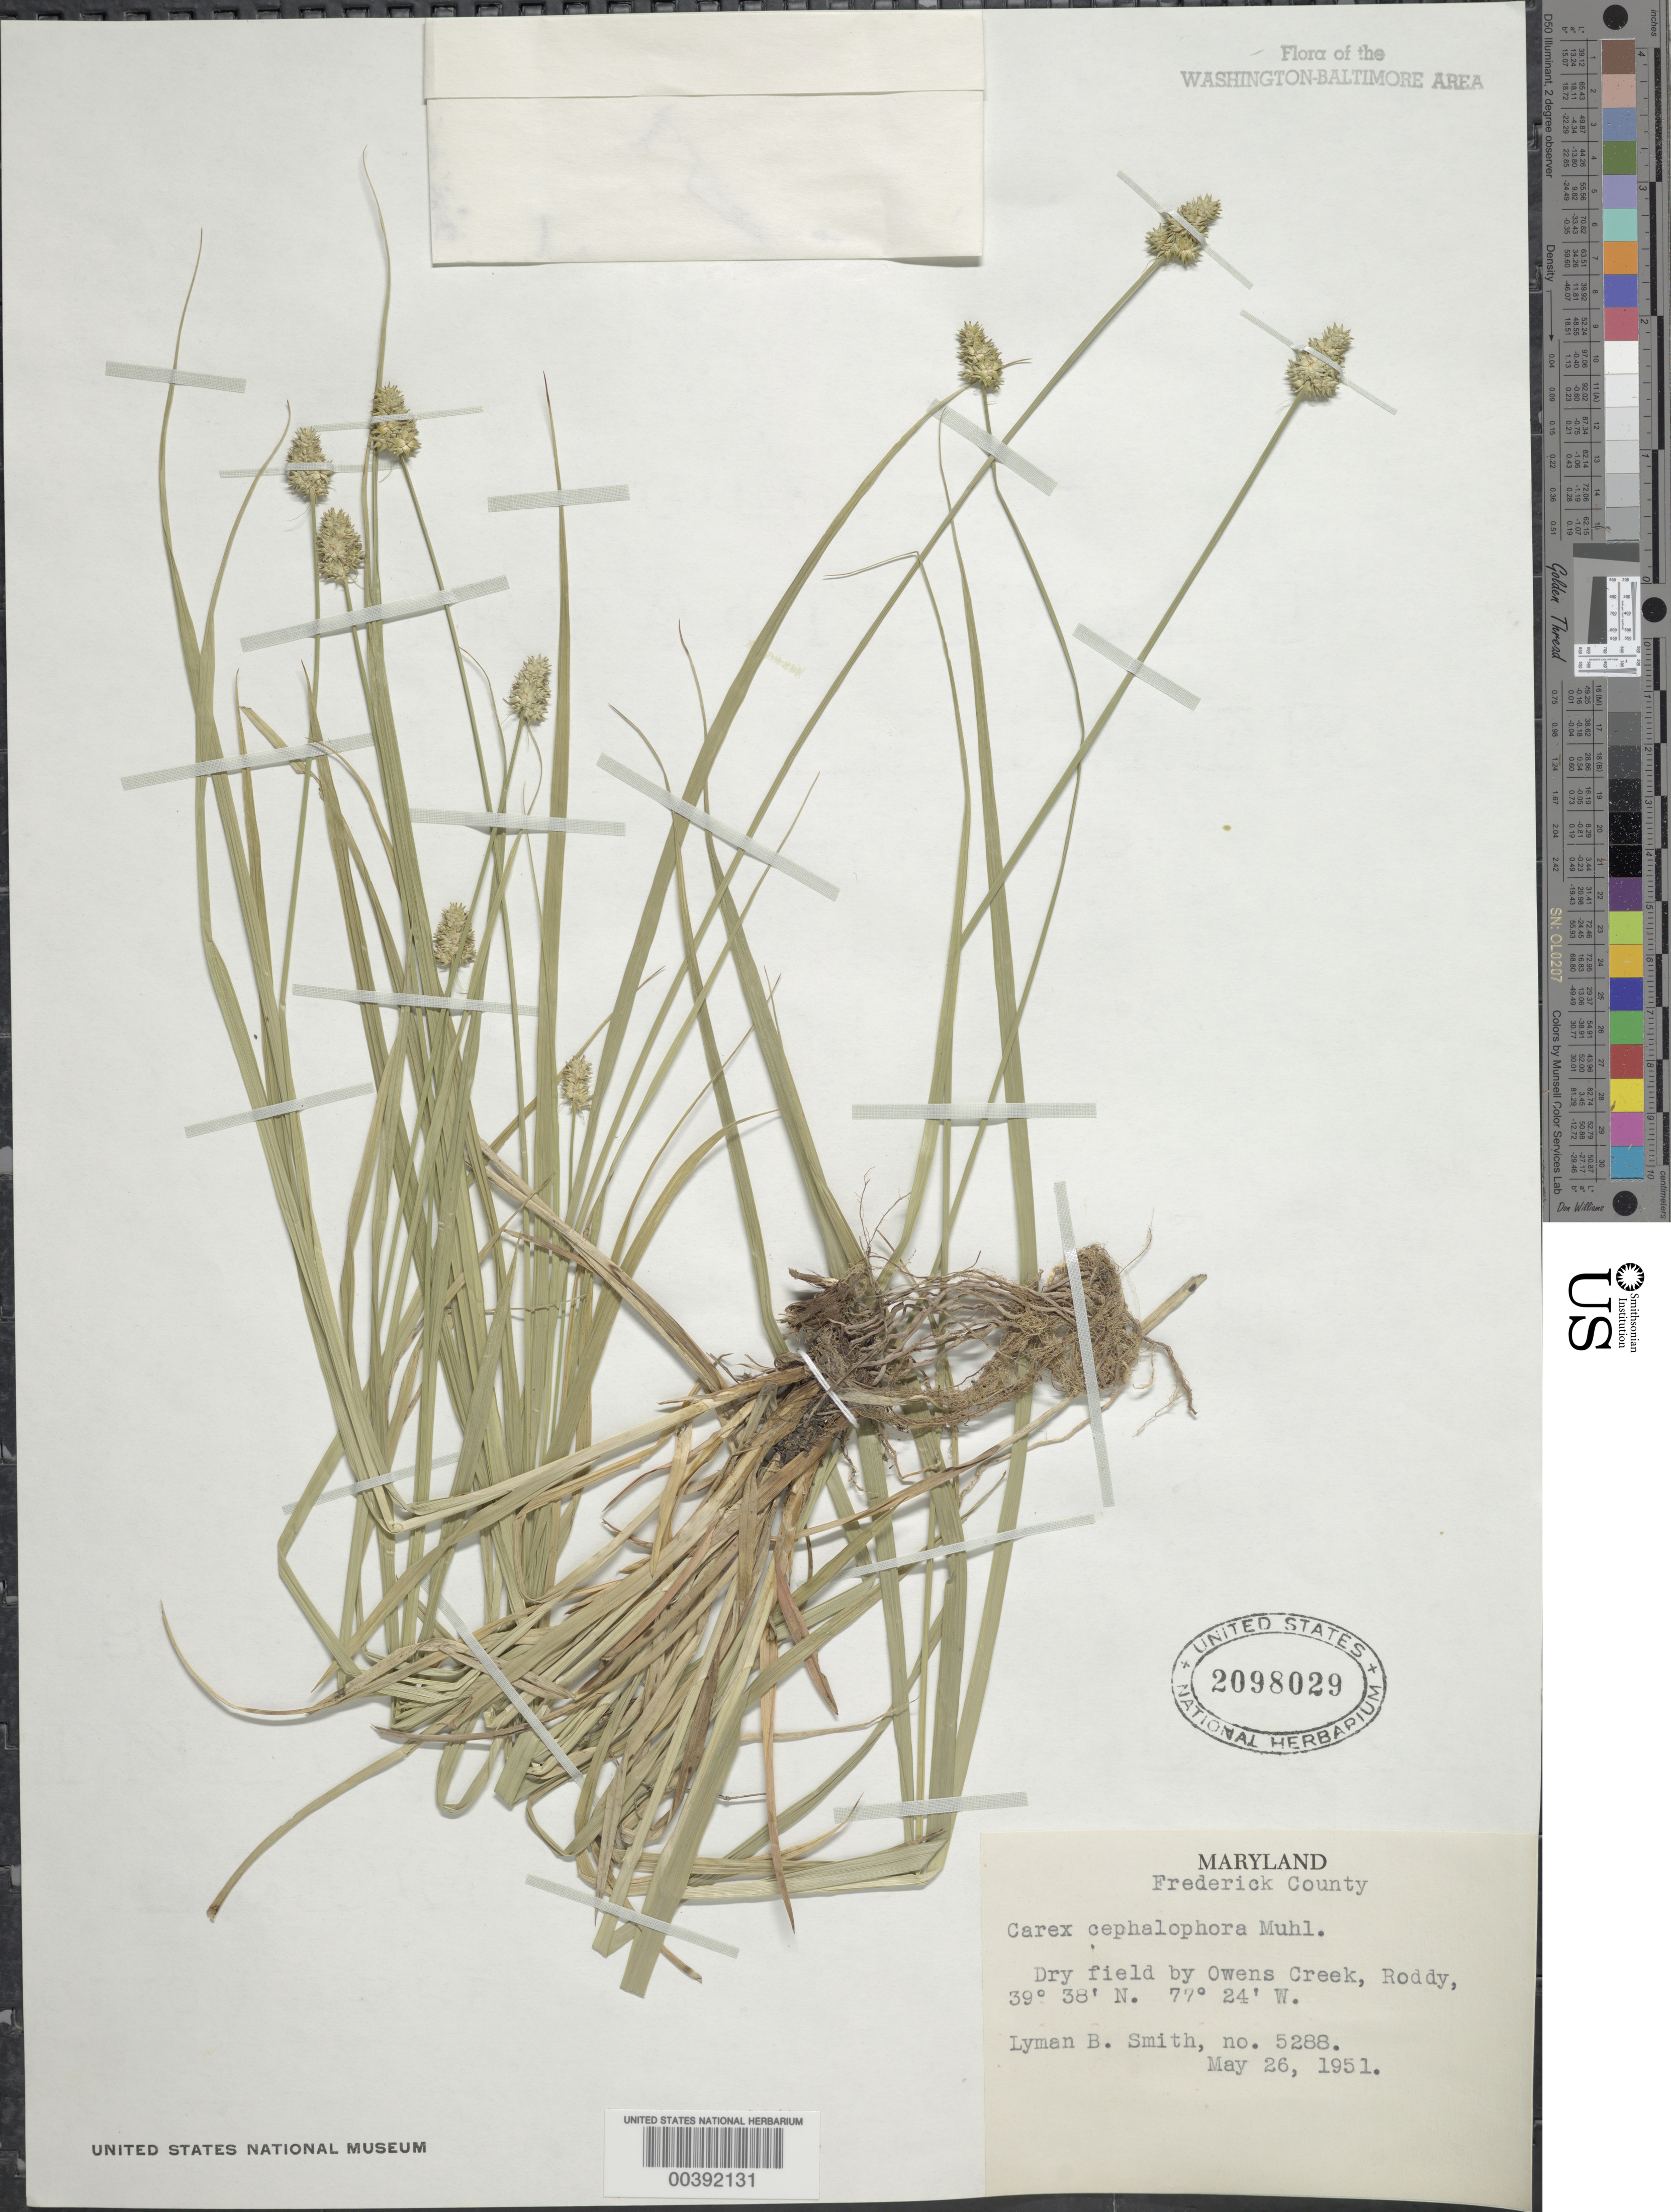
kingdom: Plantae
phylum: Tracheophyta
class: Liliopsida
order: Poales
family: Cyperaceae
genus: Carex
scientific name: Carex cephalophora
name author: Muhl. ex Willd.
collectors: L. Smith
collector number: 5288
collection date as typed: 26 May 1951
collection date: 1951-05-26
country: United States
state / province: Maryland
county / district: Frederick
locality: Owens Creek, Roddy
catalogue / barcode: US 2098029